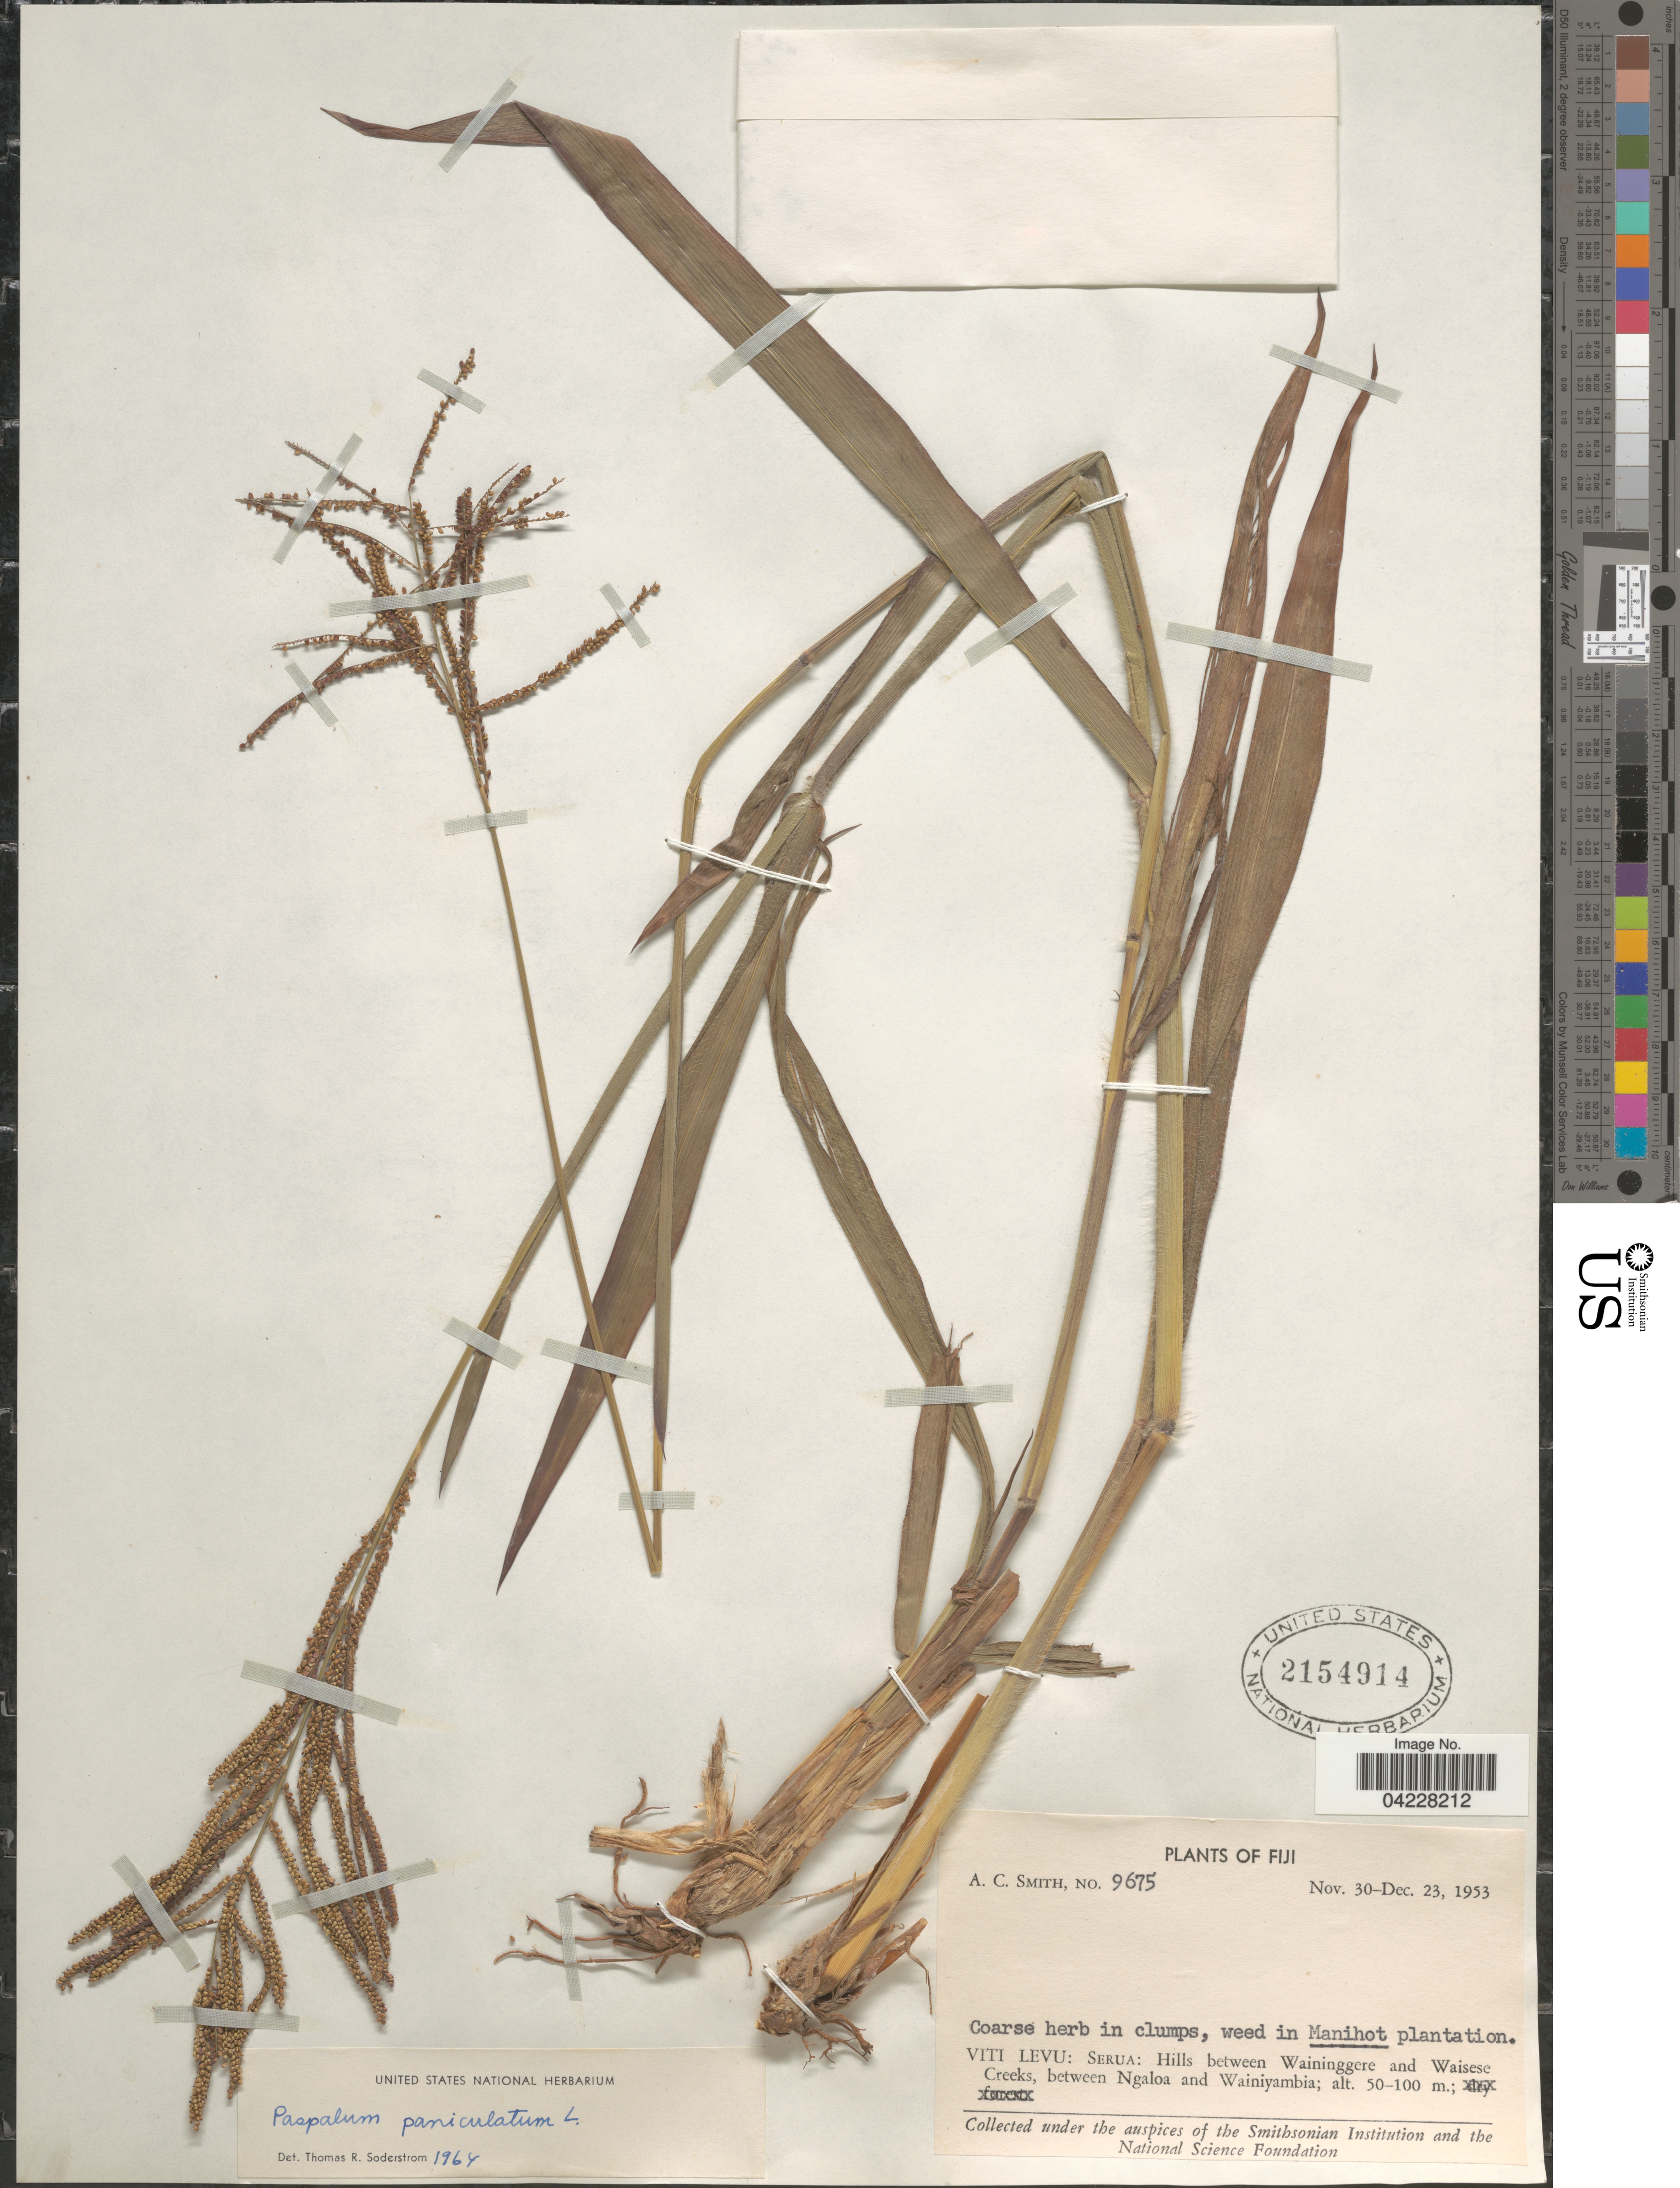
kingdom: Plantae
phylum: Tracheophyta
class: Liliopsida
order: Poales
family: Poaceae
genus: Paspalum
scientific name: Paspalum paniculatum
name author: L.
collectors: A. C. Smith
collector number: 9675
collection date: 1953-11-30/1953-12-23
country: Fiji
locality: Viti Levu: Serua: Hills between Waininggere and Waisese Creeks, between Ngaloa and Wainiyambia.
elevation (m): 50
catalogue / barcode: US 2154914